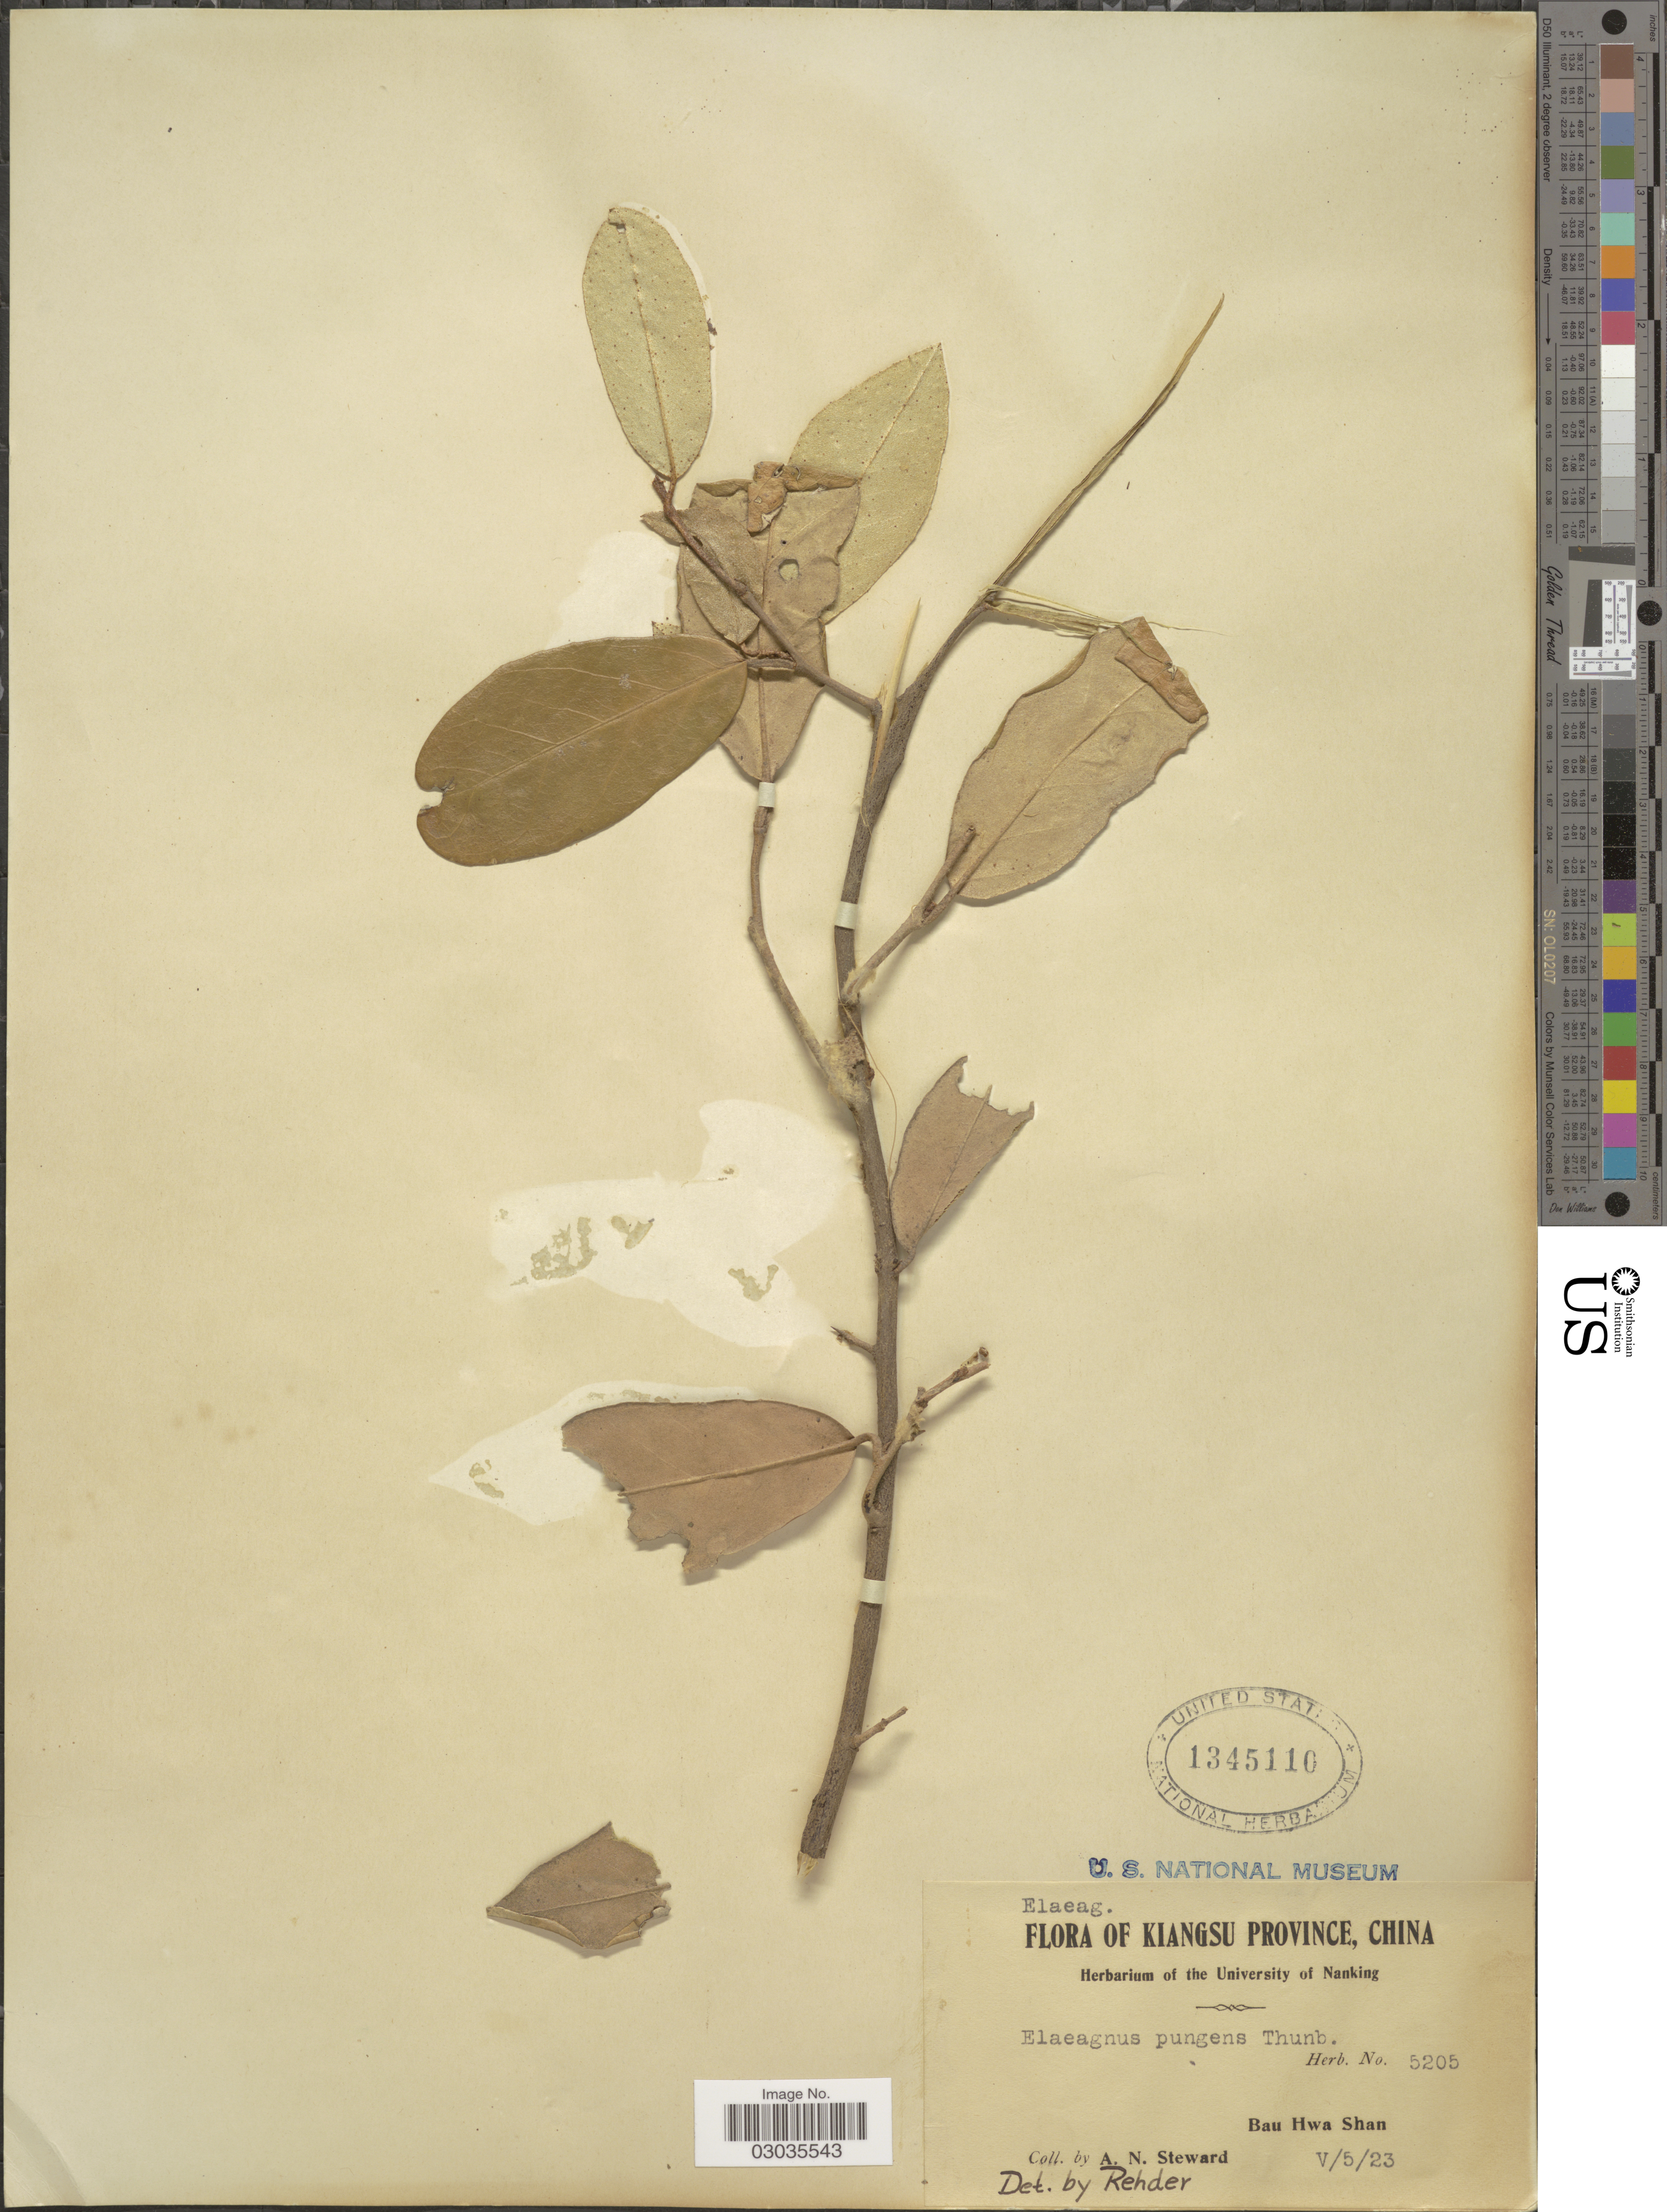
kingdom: Plantae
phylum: Tracheophyta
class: Magnoliopsida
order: Rosales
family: Elaeagnaceae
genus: Elaeagnus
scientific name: Elaeagnus pungens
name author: Thunb.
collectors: A. N. Steward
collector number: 5205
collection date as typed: Transcribed d/m/y: 5/5/23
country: China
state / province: Jiangsu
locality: Kiangsu Province. Bau Hwa Shan.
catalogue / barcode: US 1345110